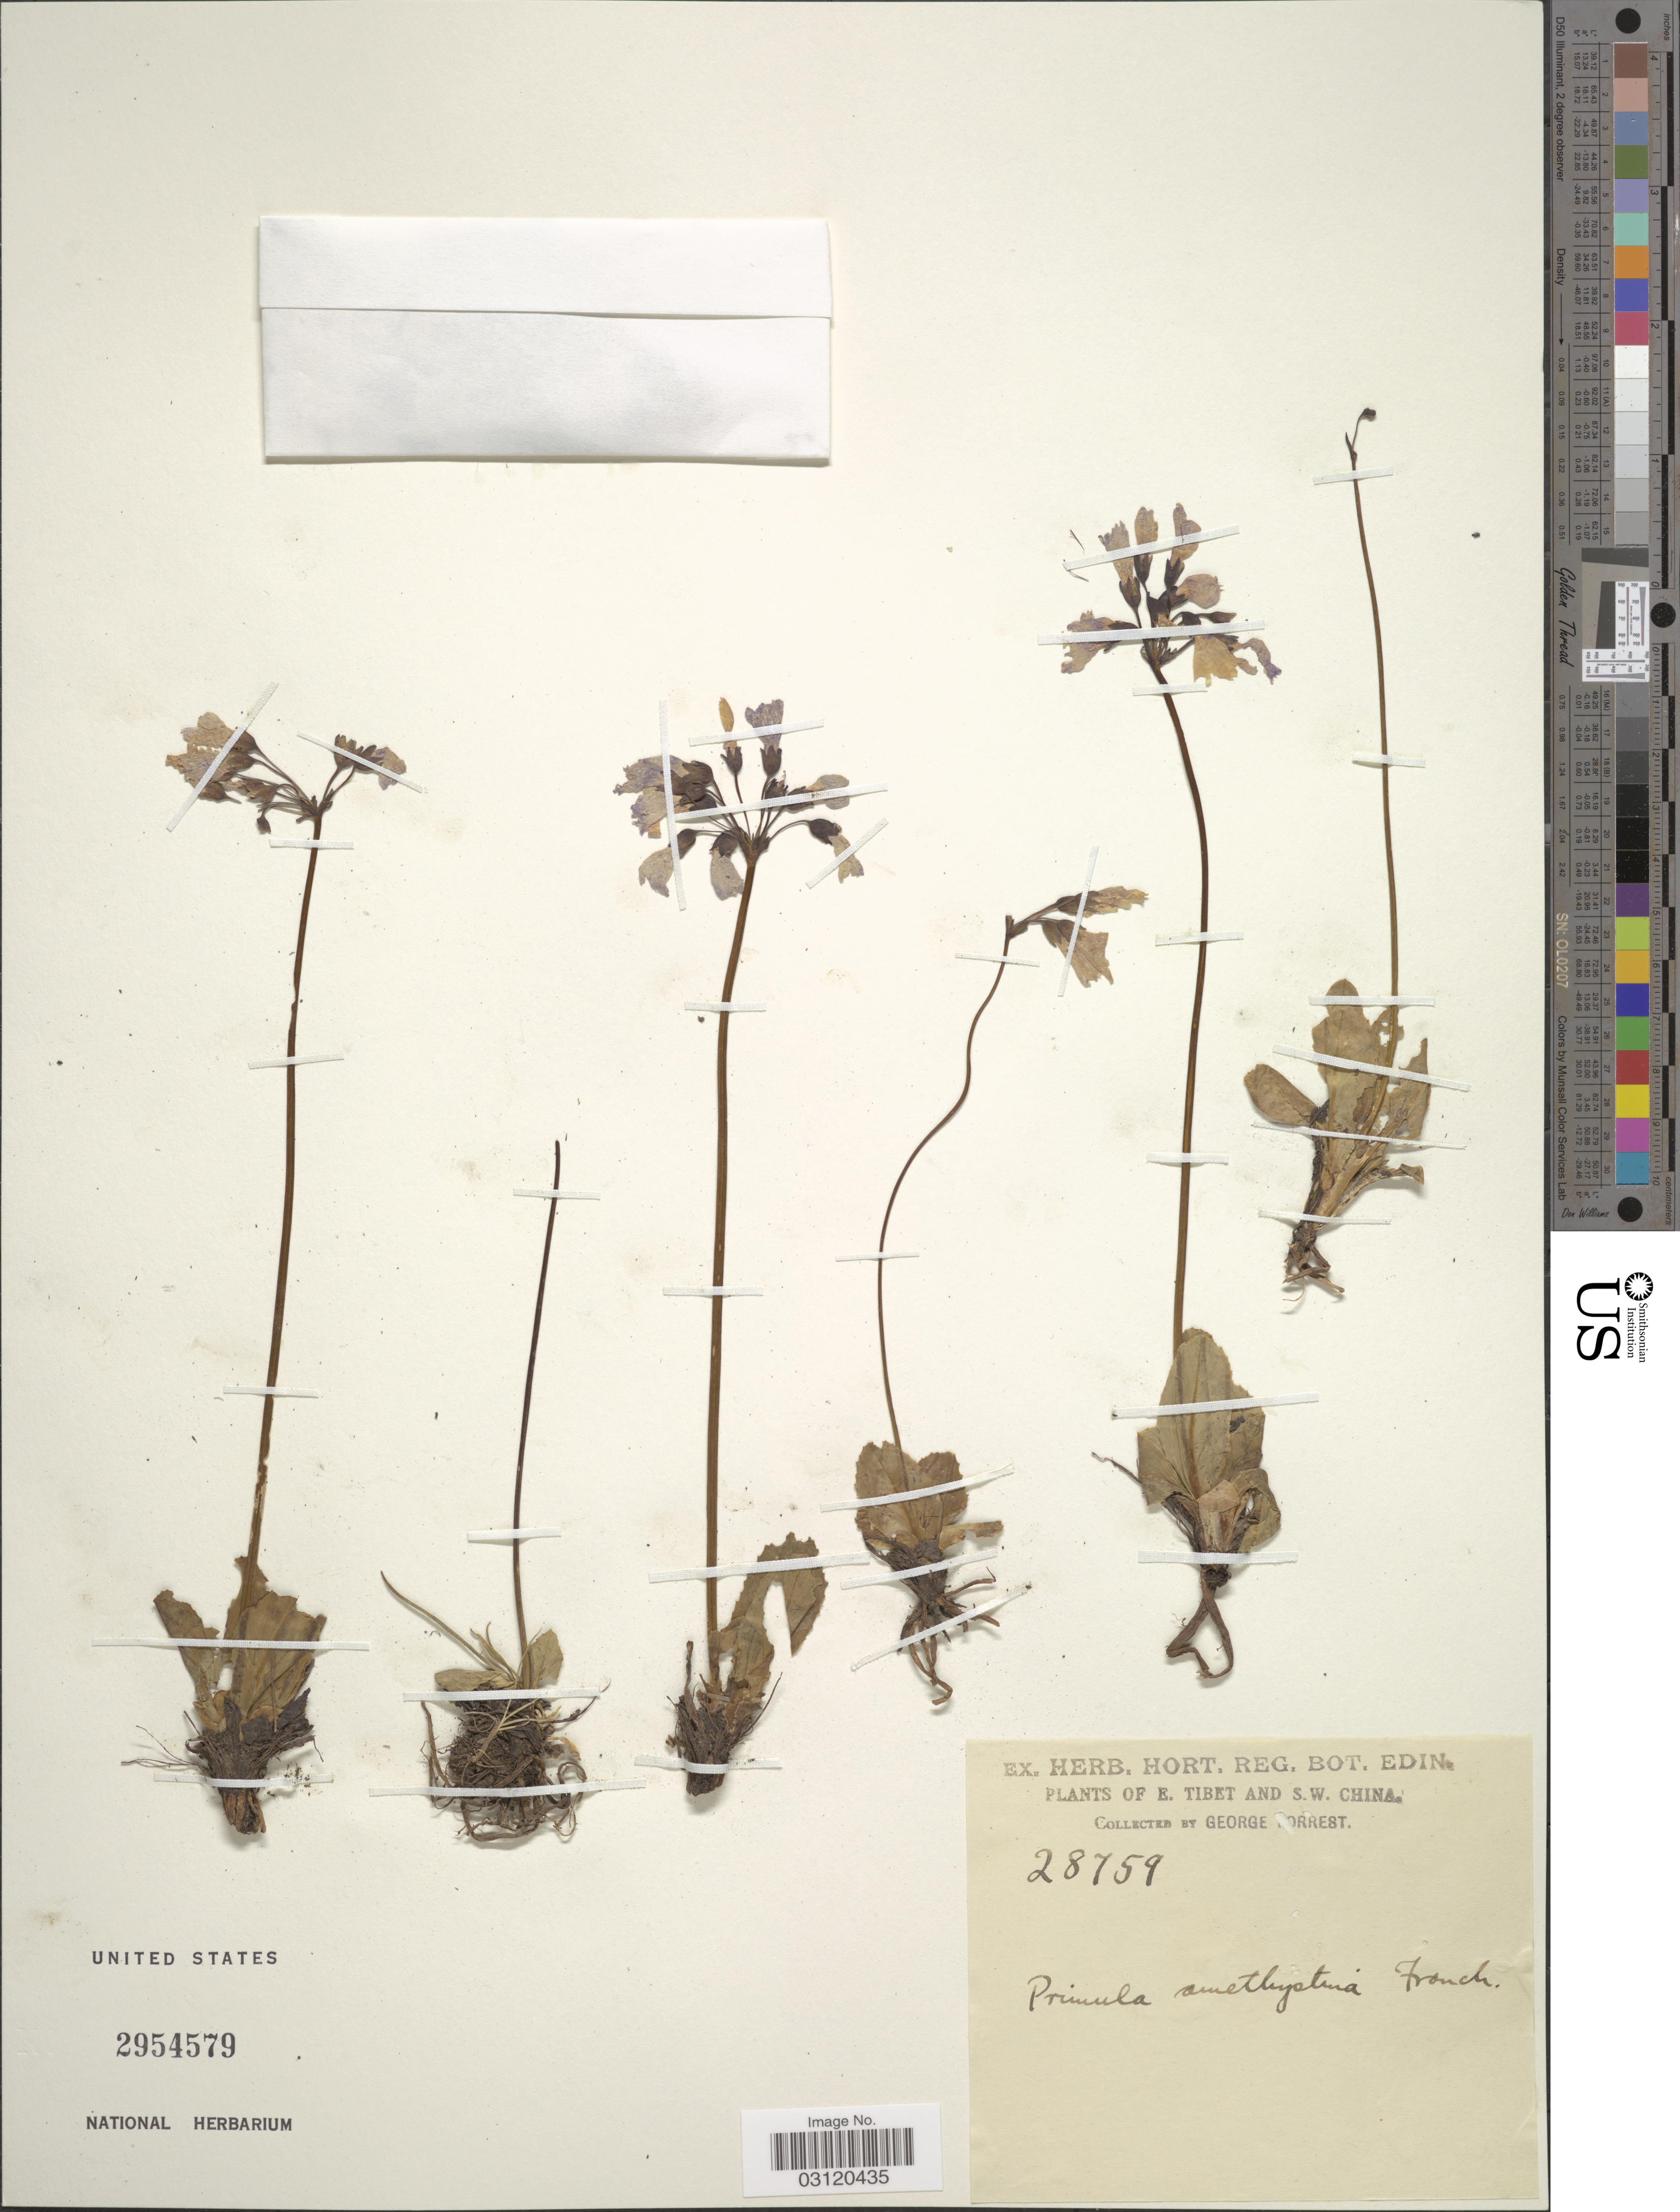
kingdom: Plantae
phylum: Tracheophyta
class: Magnoliopsida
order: Ericales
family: Primulaceae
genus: Primula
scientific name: Primula amethystina subsp. brevifolia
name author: (Forrest) W.W. Sm. & Forrest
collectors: G. Forrest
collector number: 28759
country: China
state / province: Xizang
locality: E. Tibet and S.W. China.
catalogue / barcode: US 2954579